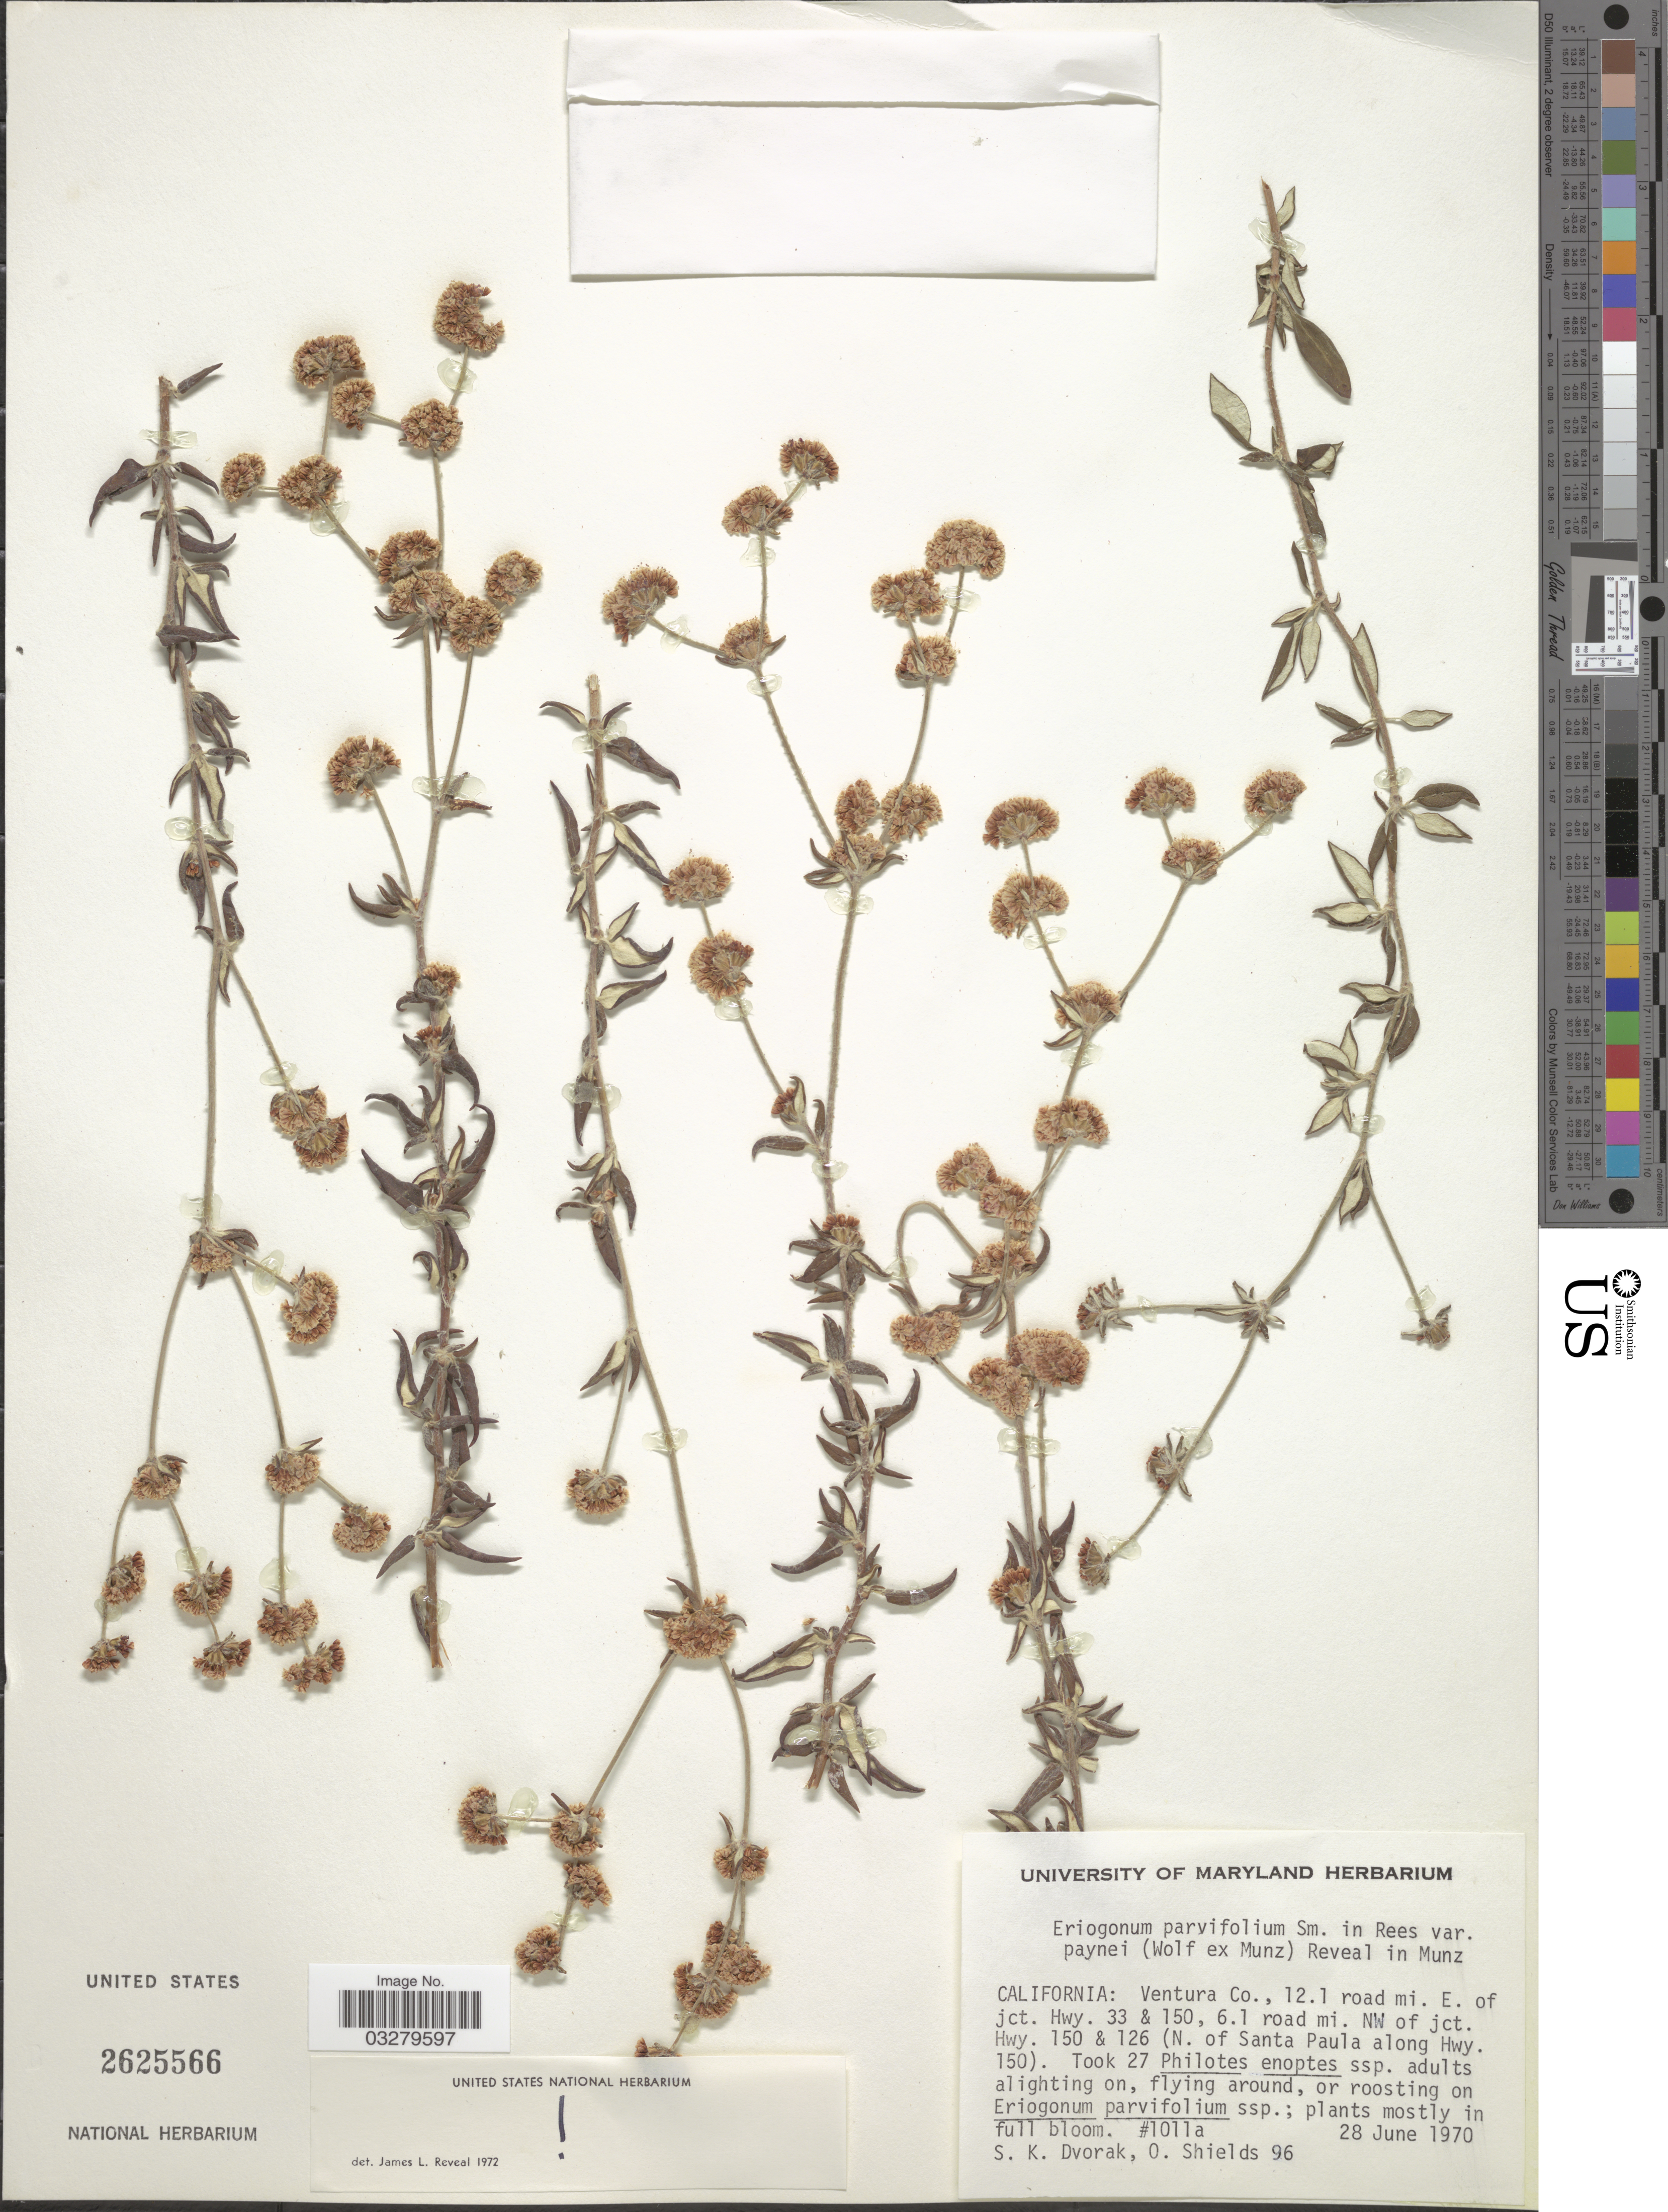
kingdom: Plantae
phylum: Tracheophyta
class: Magnoliopsida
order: Caryophyllales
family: Polygonaceae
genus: Eriogonum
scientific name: Eriogonum parviflorum var. paynei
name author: (C.B. Wolf ex Munz) Reveal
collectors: S. Dvorak & O. Shields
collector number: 96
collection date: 1970-06-28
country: United States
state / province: California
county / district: Ventura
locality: Ventura Co., 12.1 road mi. E. of jct. Hwy. 33 & 150, 6.1 road mi. NW of jct. Hwy. 150 & 126 (N. of Santa Paula along Hwy. 150).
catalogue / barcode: US 2625566